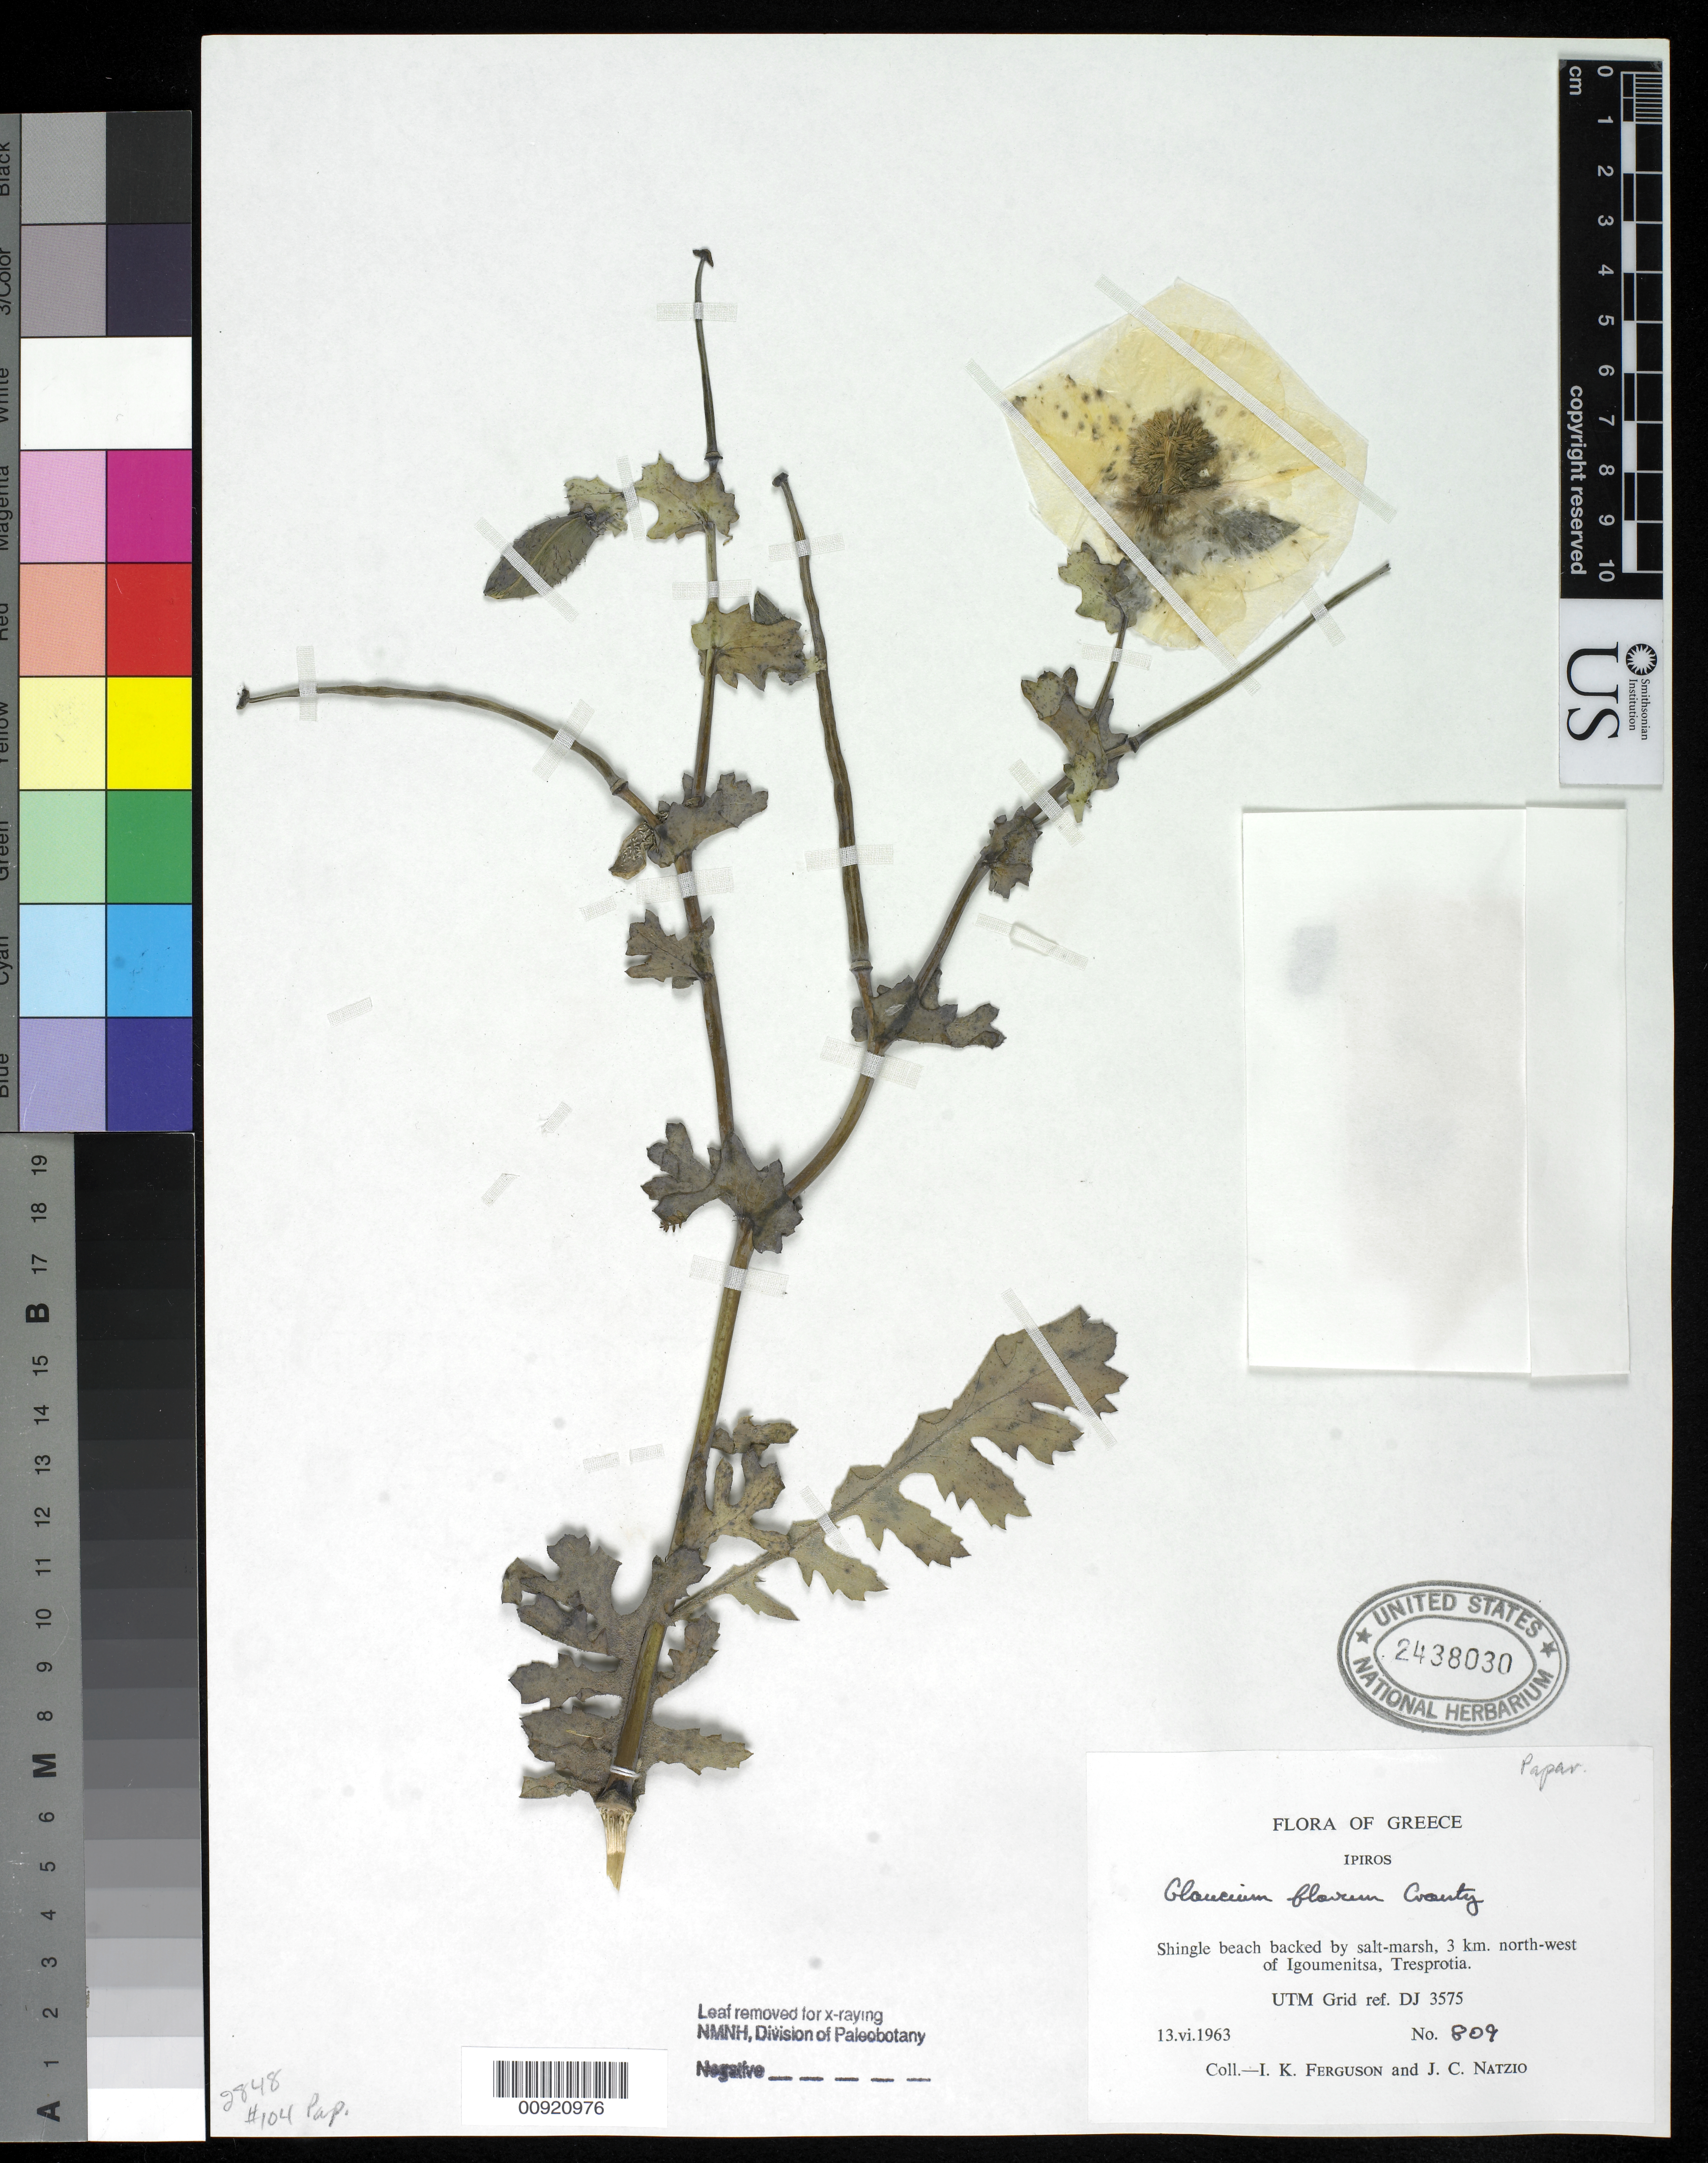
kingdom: Plantae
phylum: Tracheophyta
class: Magnoliopsida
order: Ranunculales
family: Papaveraceae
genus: Glaucium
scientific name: Glaucium flavum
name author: Crantz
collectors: I. K. Ferguson & J. Natzio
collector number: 809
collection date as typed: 13 Jun 1963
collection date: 1963-06-13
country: Greece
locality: Ipiros; shingle beach backed by salt-marsh, 3 km. north-west of Igoumenitsa, Tresprotia. UTM Grid ref. DJ 3575.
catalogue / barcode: US 2438030